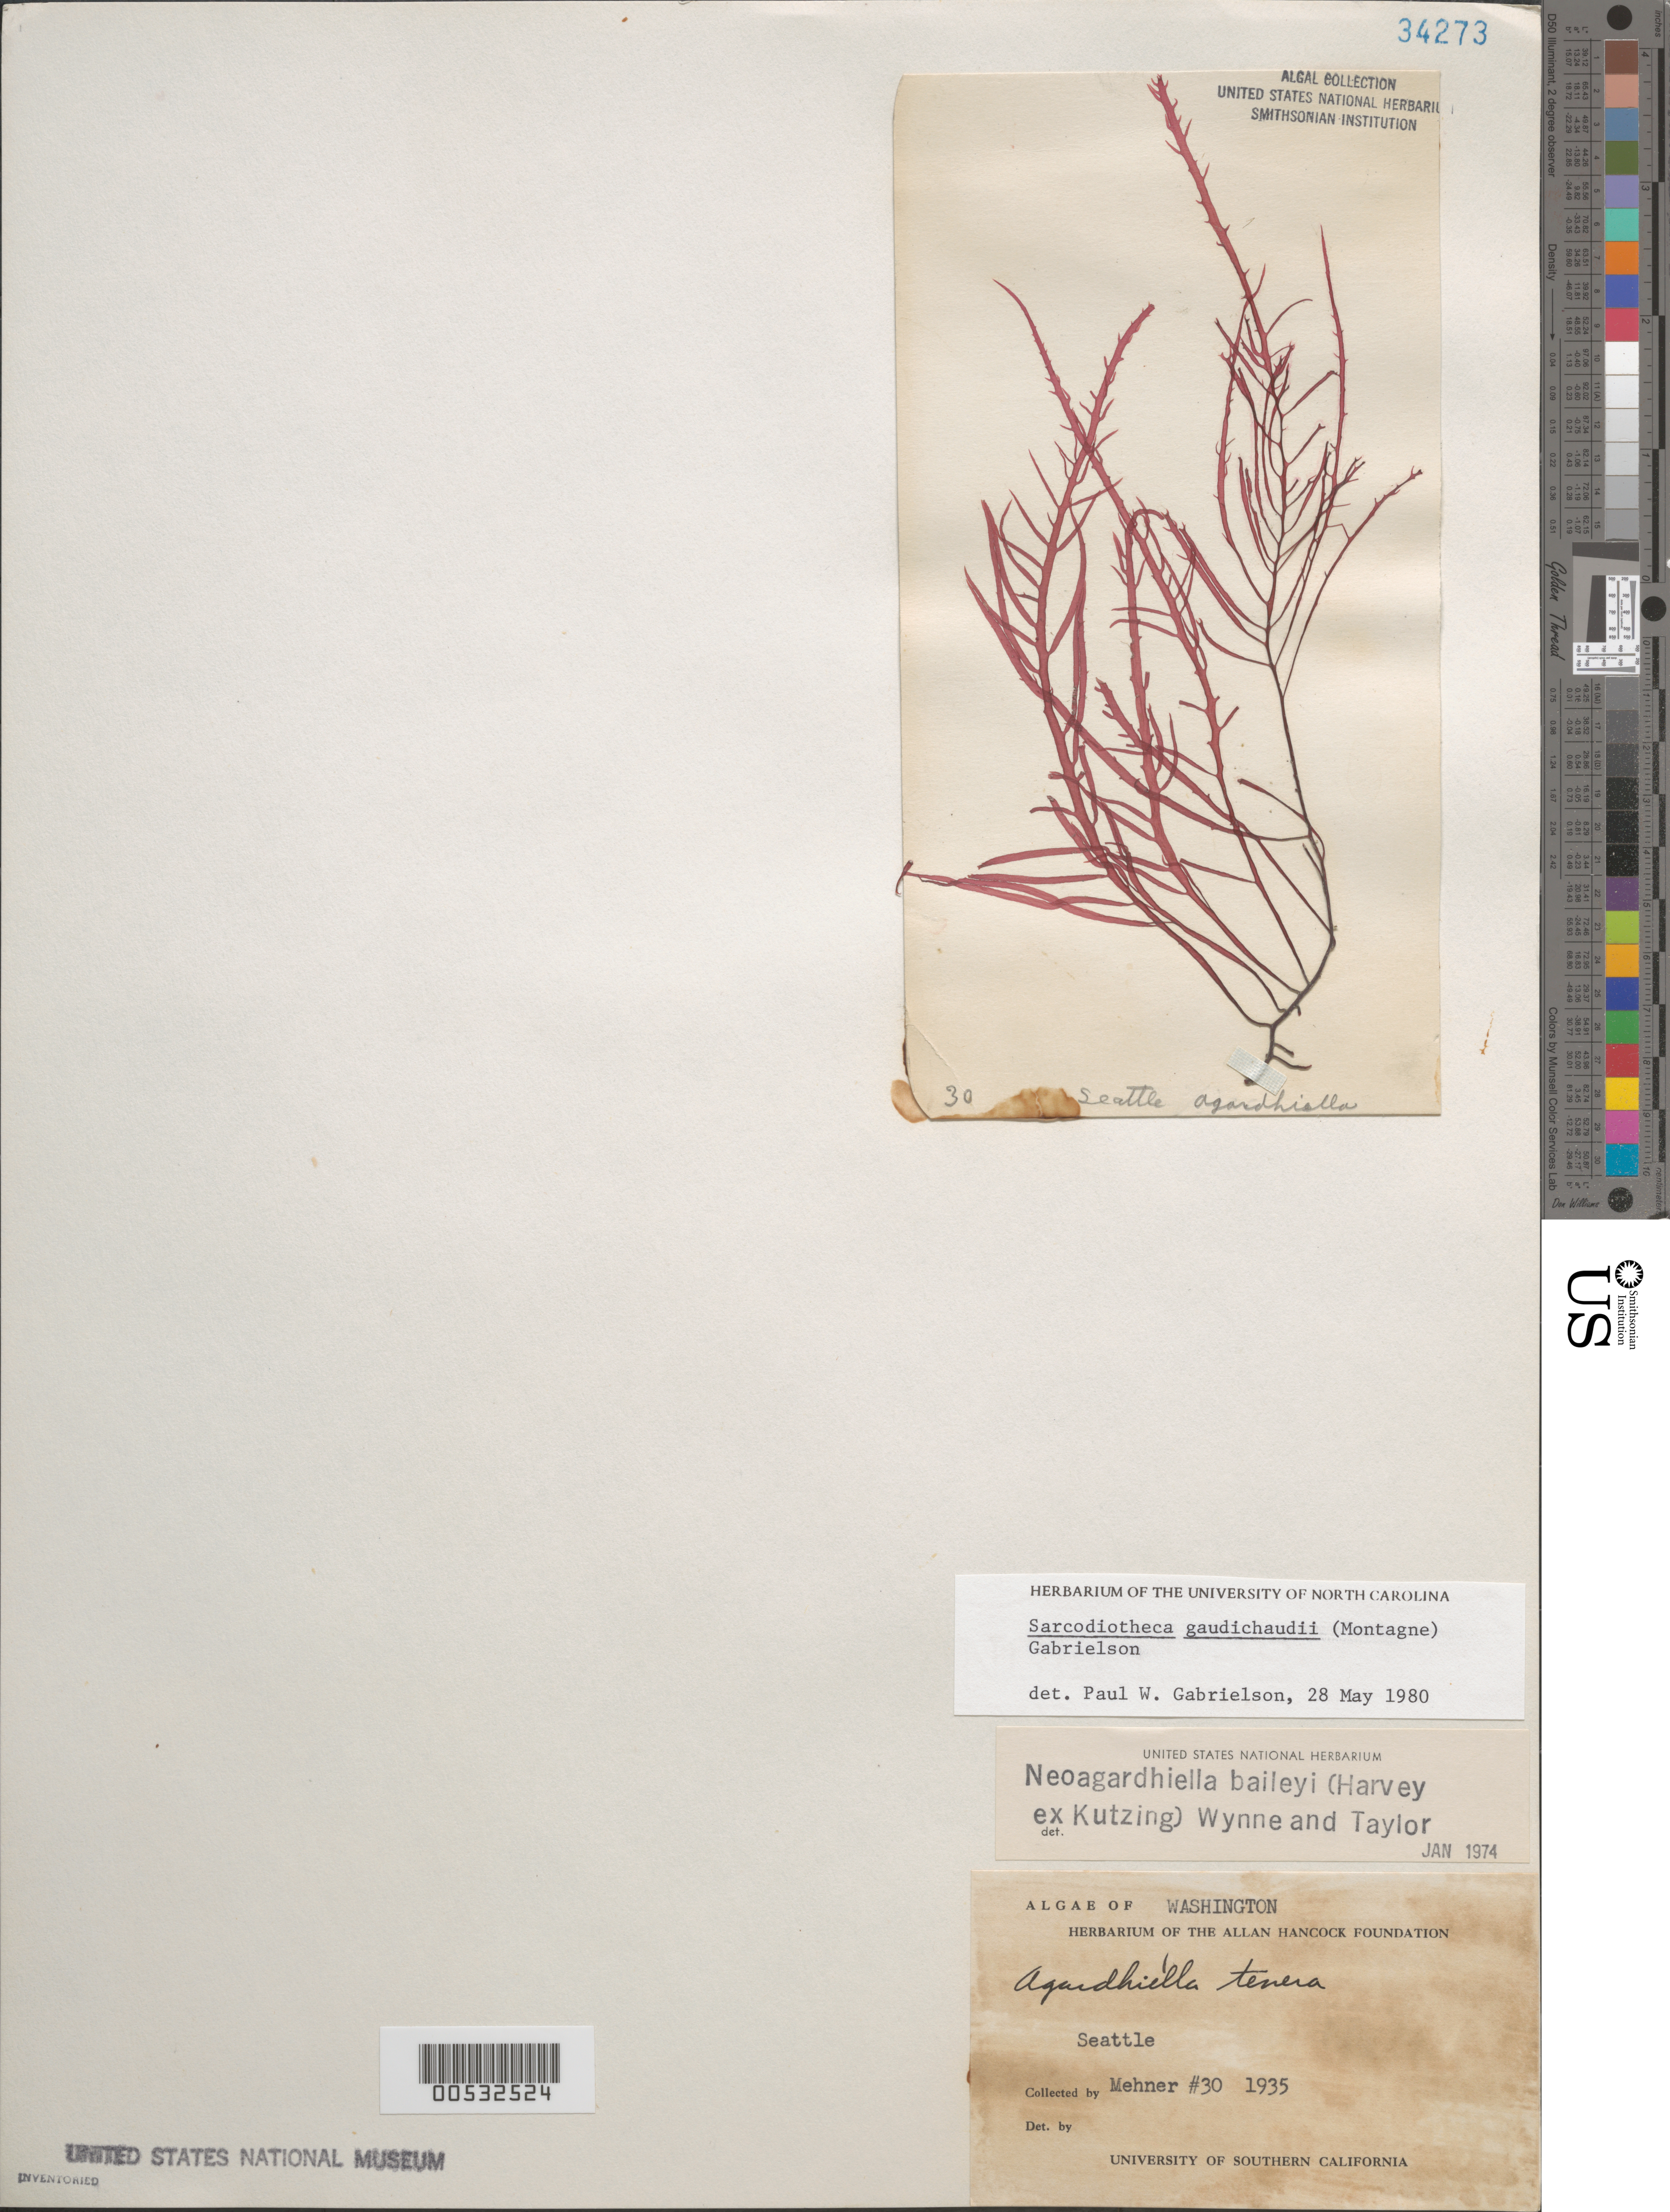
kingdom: Plantae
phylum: Rhodophyta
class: Florideophyceae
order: Gigartinales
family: Solieriaceae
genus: Sarcodiotheca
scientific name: Sarcodiotheca gaudichaudii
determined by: Gabrielson, P. W.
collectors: A. Mehner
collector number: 30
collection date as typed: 1935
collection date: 1935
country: United States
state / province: Washington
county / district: King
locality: Seattle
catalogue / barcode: US 34273